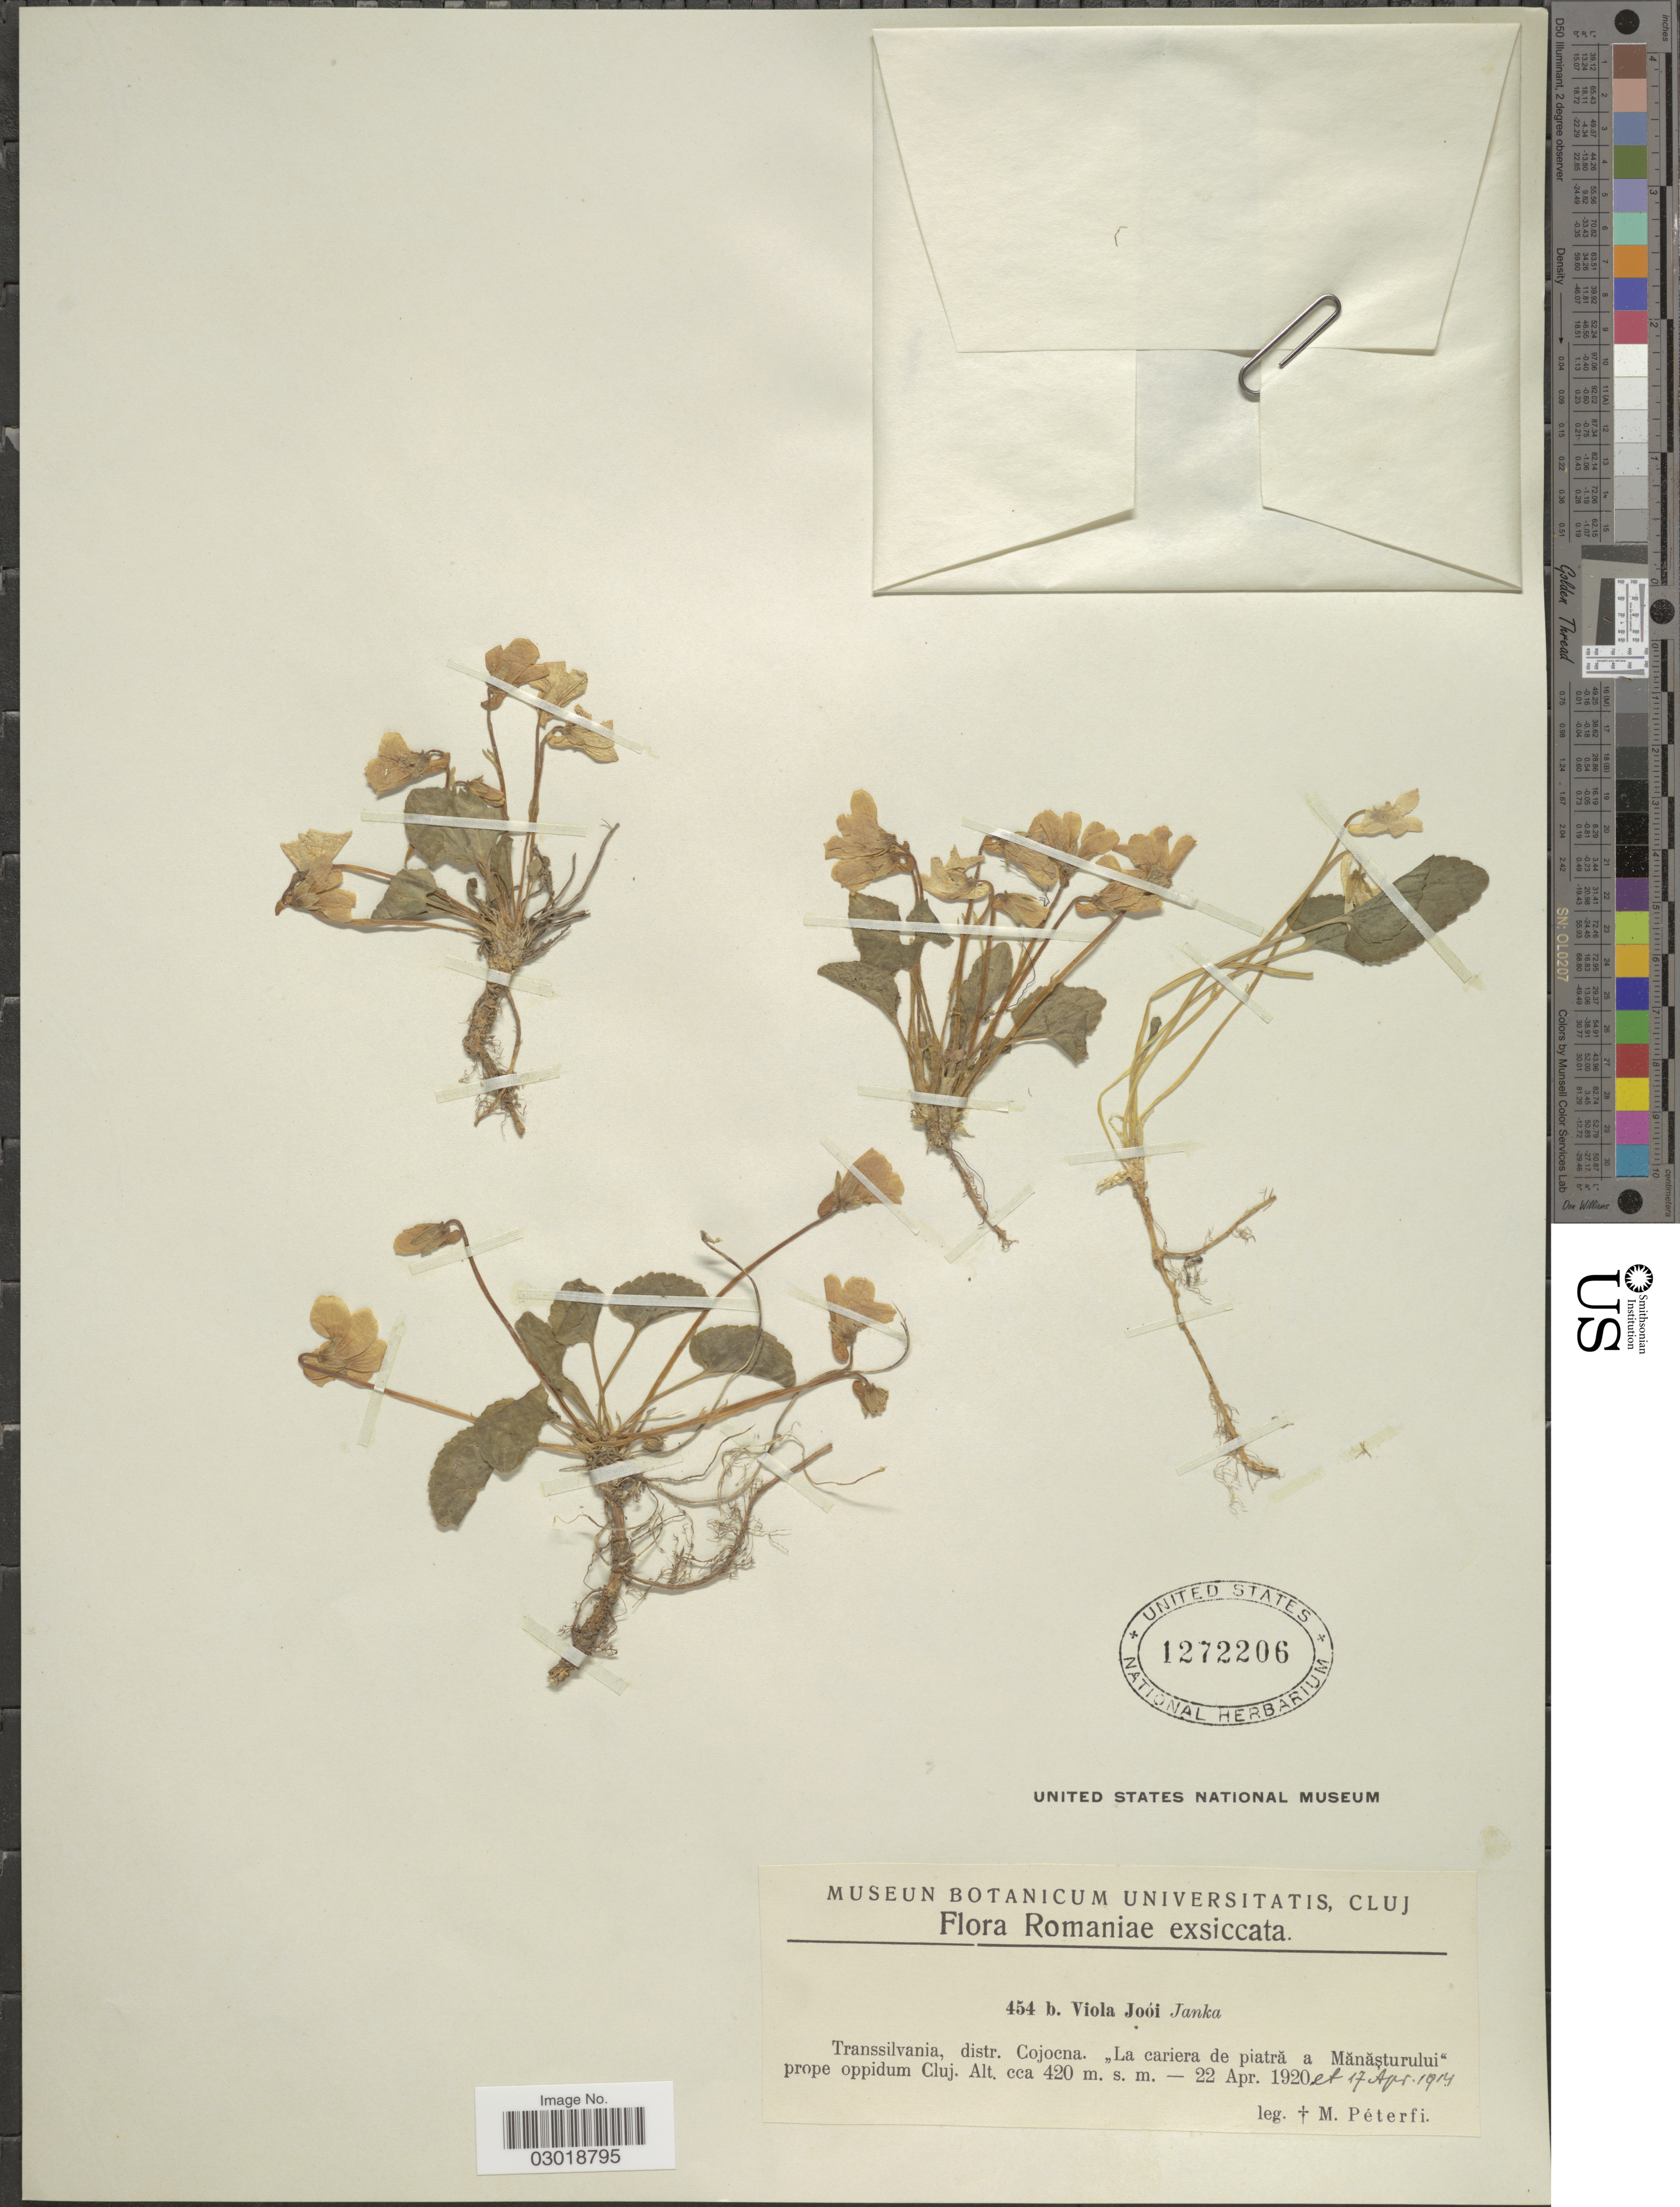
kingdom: Plantae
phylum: Tracheophyta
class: Magnoliopsida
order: Malpighiales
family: Violaceae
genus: Viola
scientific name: Viola jooi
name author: Janka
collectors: M. Péterfi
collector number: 454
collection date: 1914-04-17/1920-04-22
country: Romania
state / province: Cluj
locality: Transsilvania, distr. Cojocna. "La cariera de piatra a Manasturului" prope oppidum Cluj.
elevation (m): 420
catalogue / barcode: US 1272206